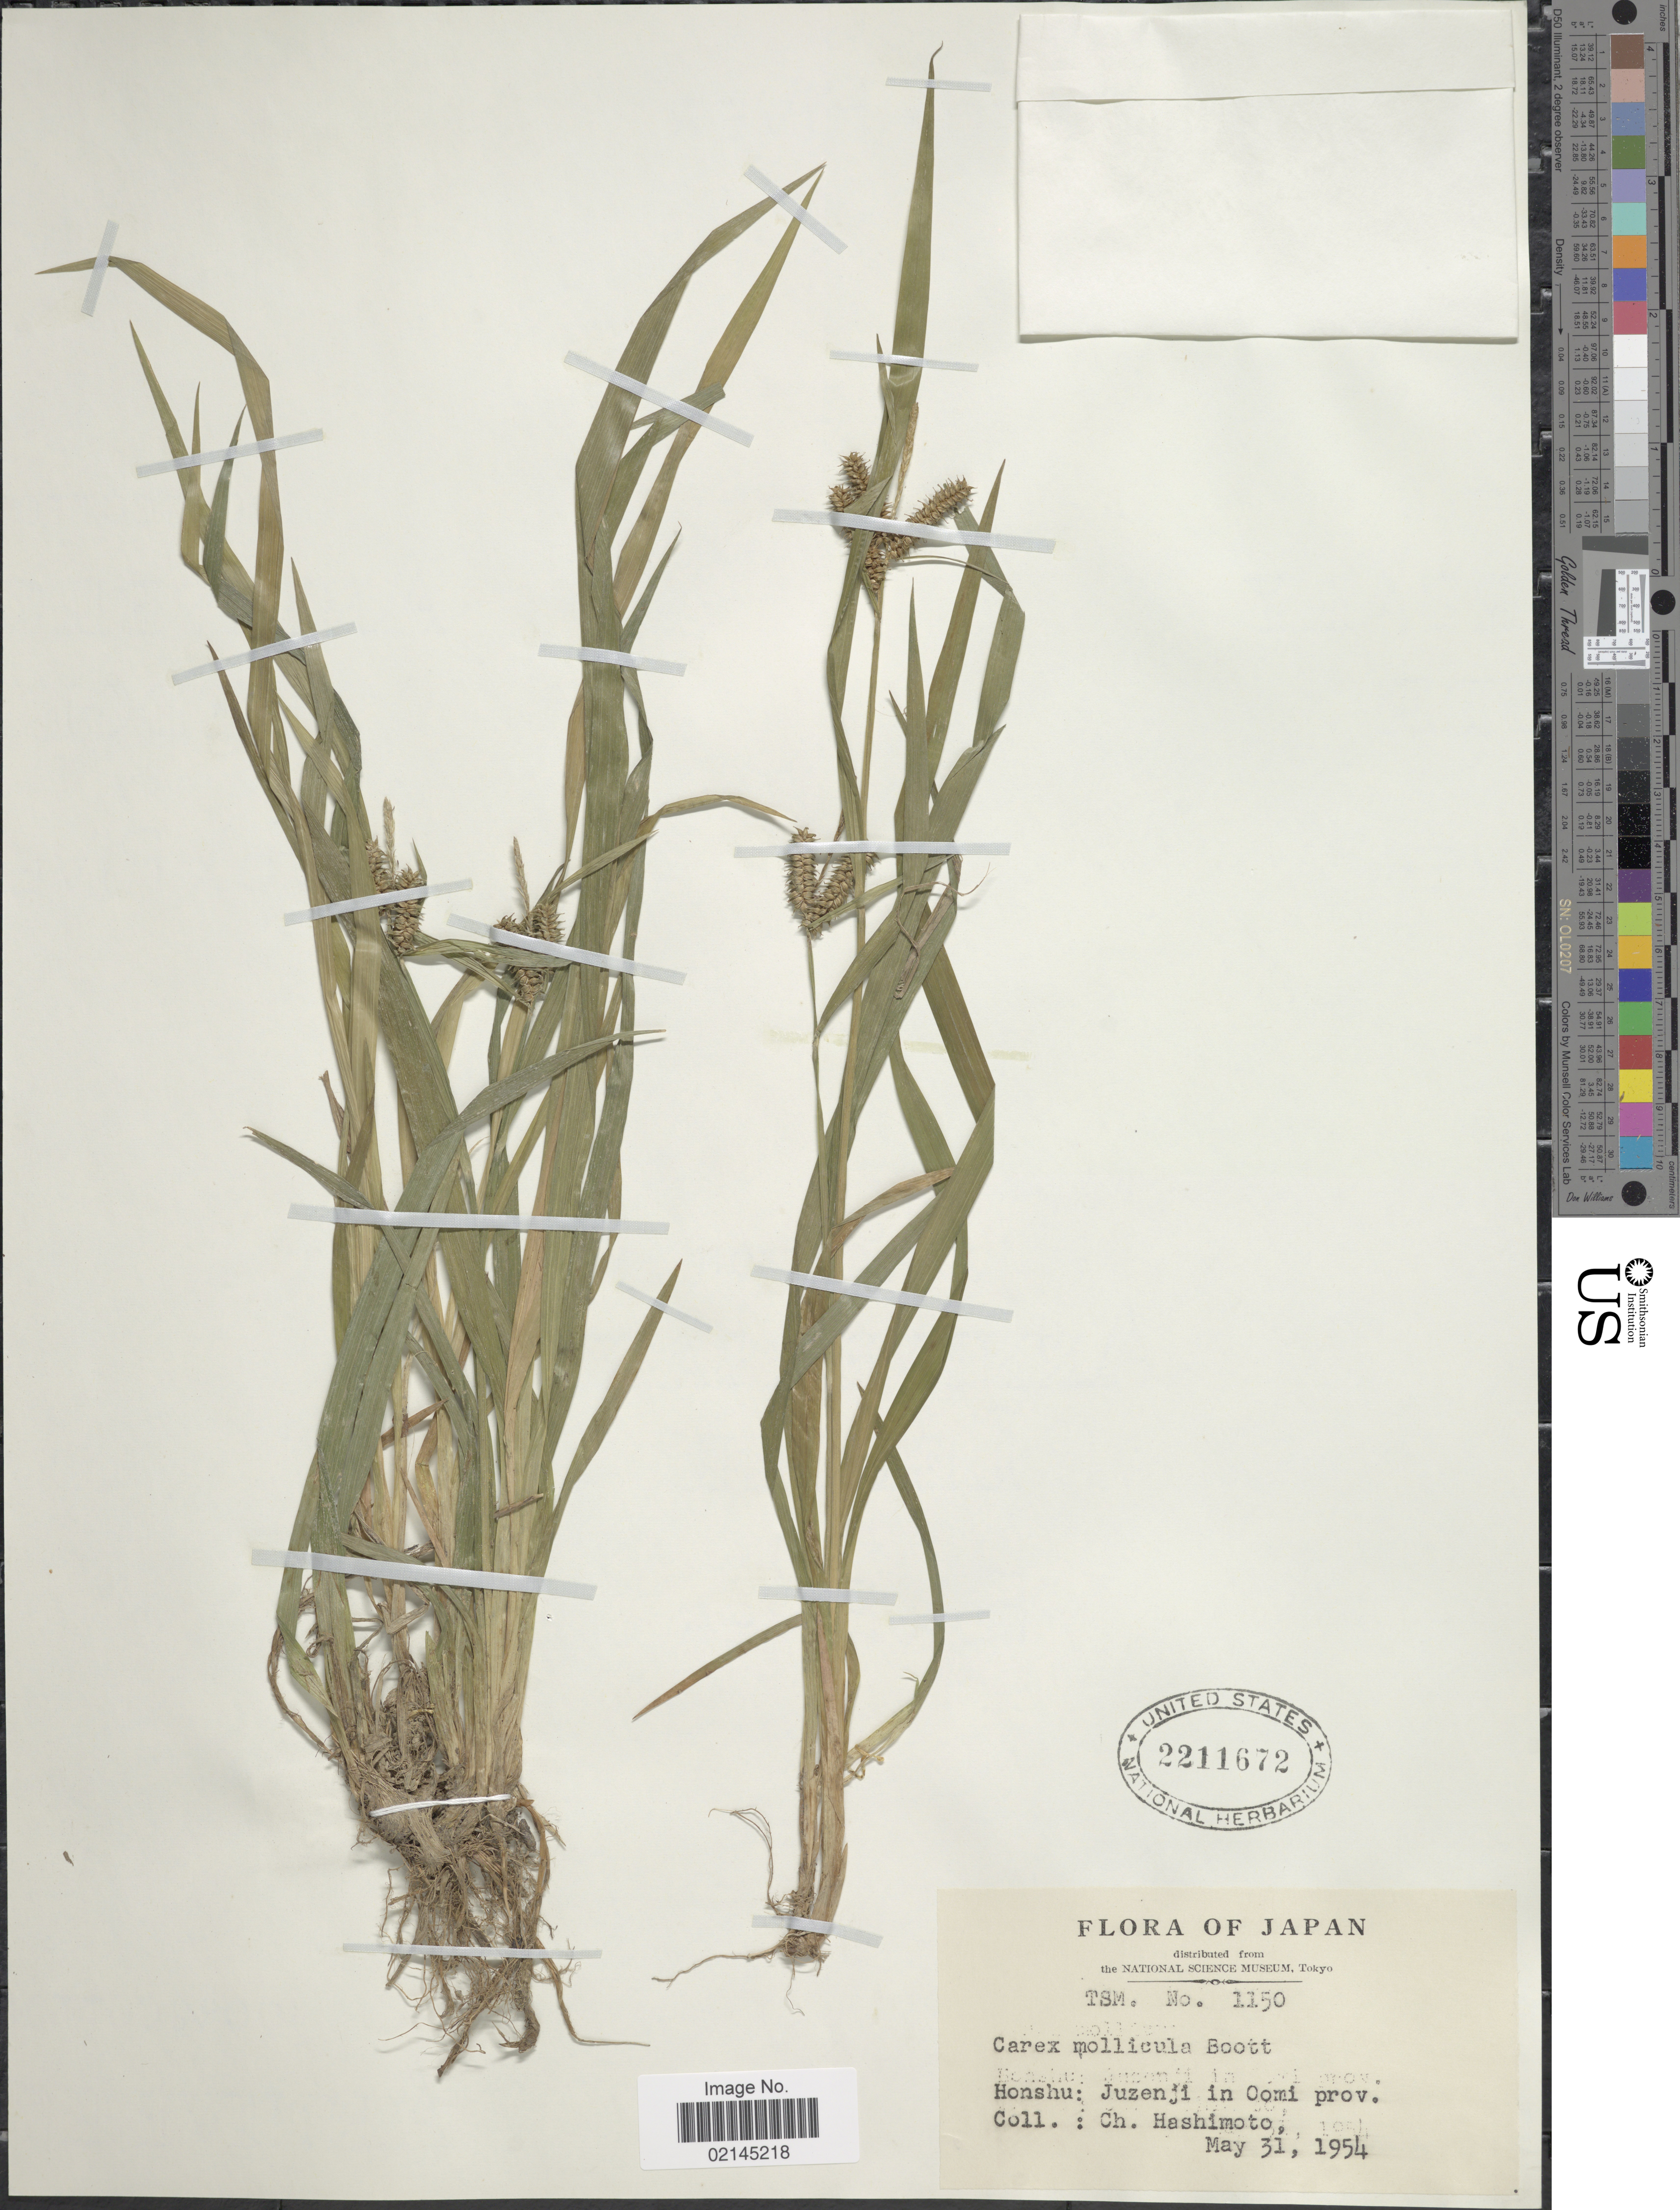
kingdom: Plantae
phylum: Tracheophyta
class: Liliopsida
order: Poales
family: Cyperaceae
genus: Carex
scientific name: Carex mollicula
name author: Boott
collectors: C. Hashimoto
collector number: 1150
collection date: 1954-05-31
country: Japan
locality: Honshu: Juzenji in Oomi prov.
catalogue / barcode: US 2211672